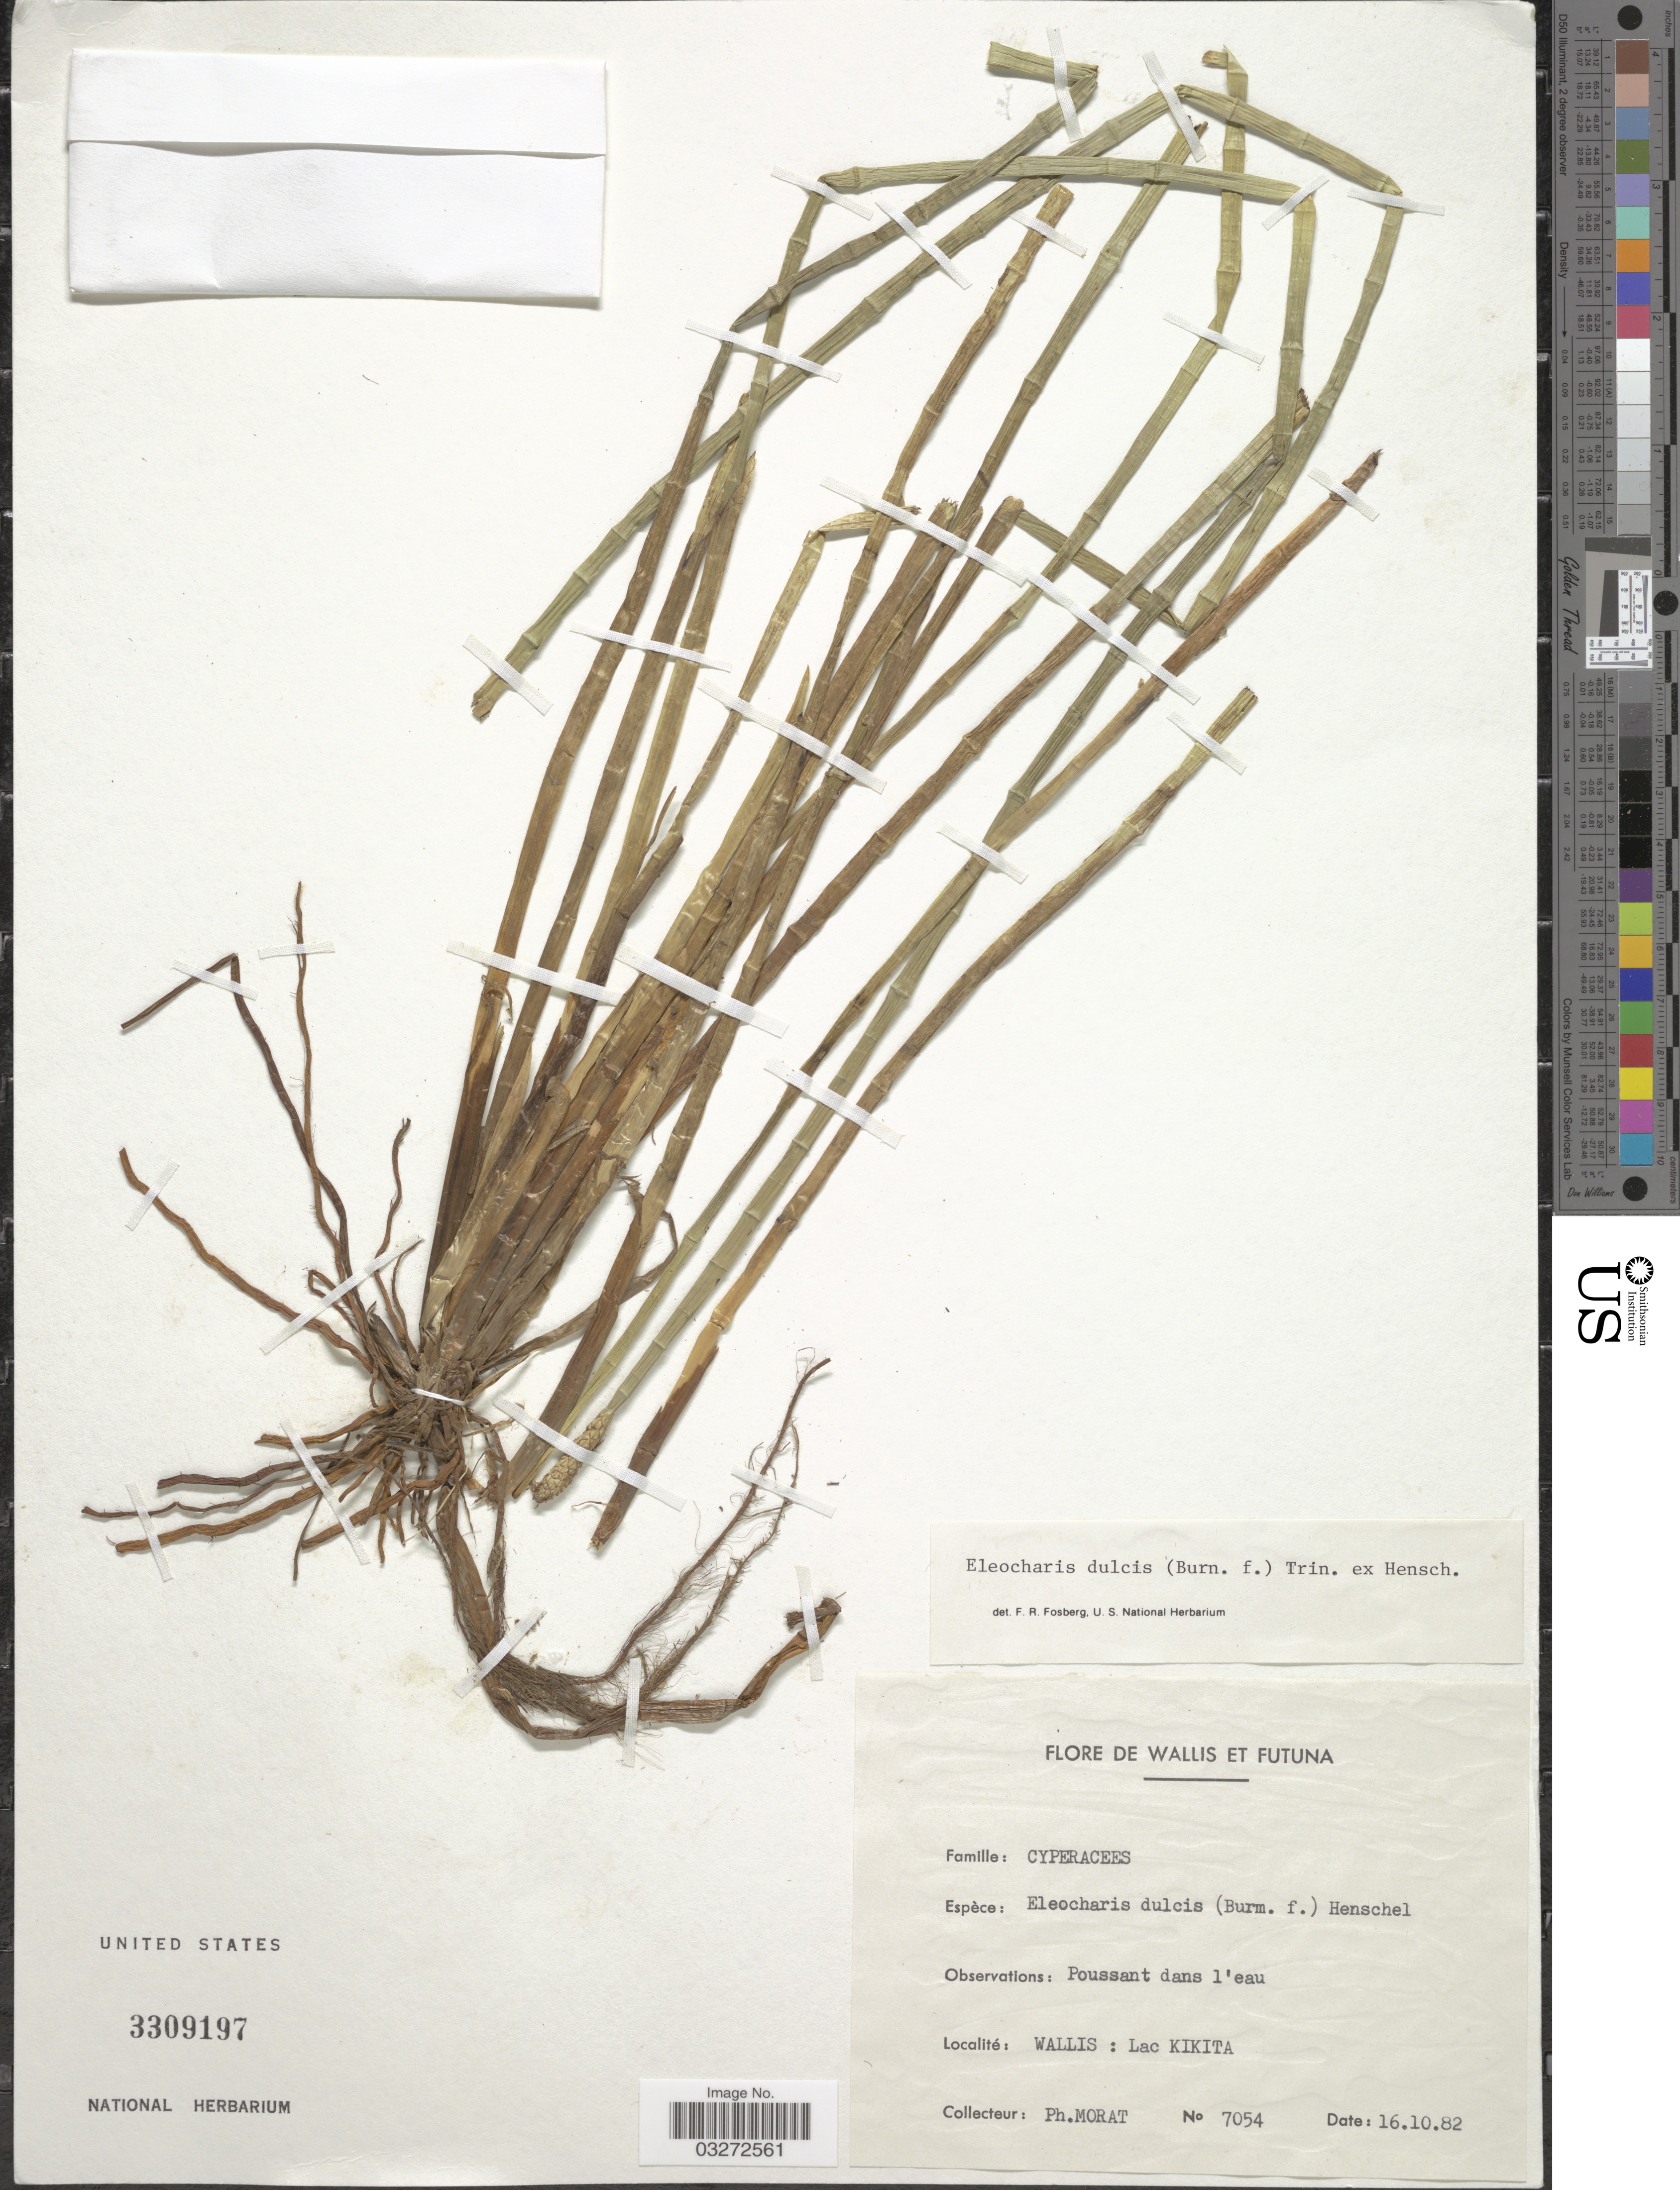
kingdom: Plantae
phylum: Tracheophyta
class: Liliopsida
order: Poales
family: Cyperaceae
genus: Eleocharis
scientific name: Eleocharis dulcis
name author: (Burm. f.) Trin. ex Hensch.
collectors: P. Morat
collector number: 7054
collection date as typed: Transcribed d/m/y: 16/10/82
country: Wallis and Futuna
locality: Wallis : Lac Kikita.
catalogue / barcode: US 3309197